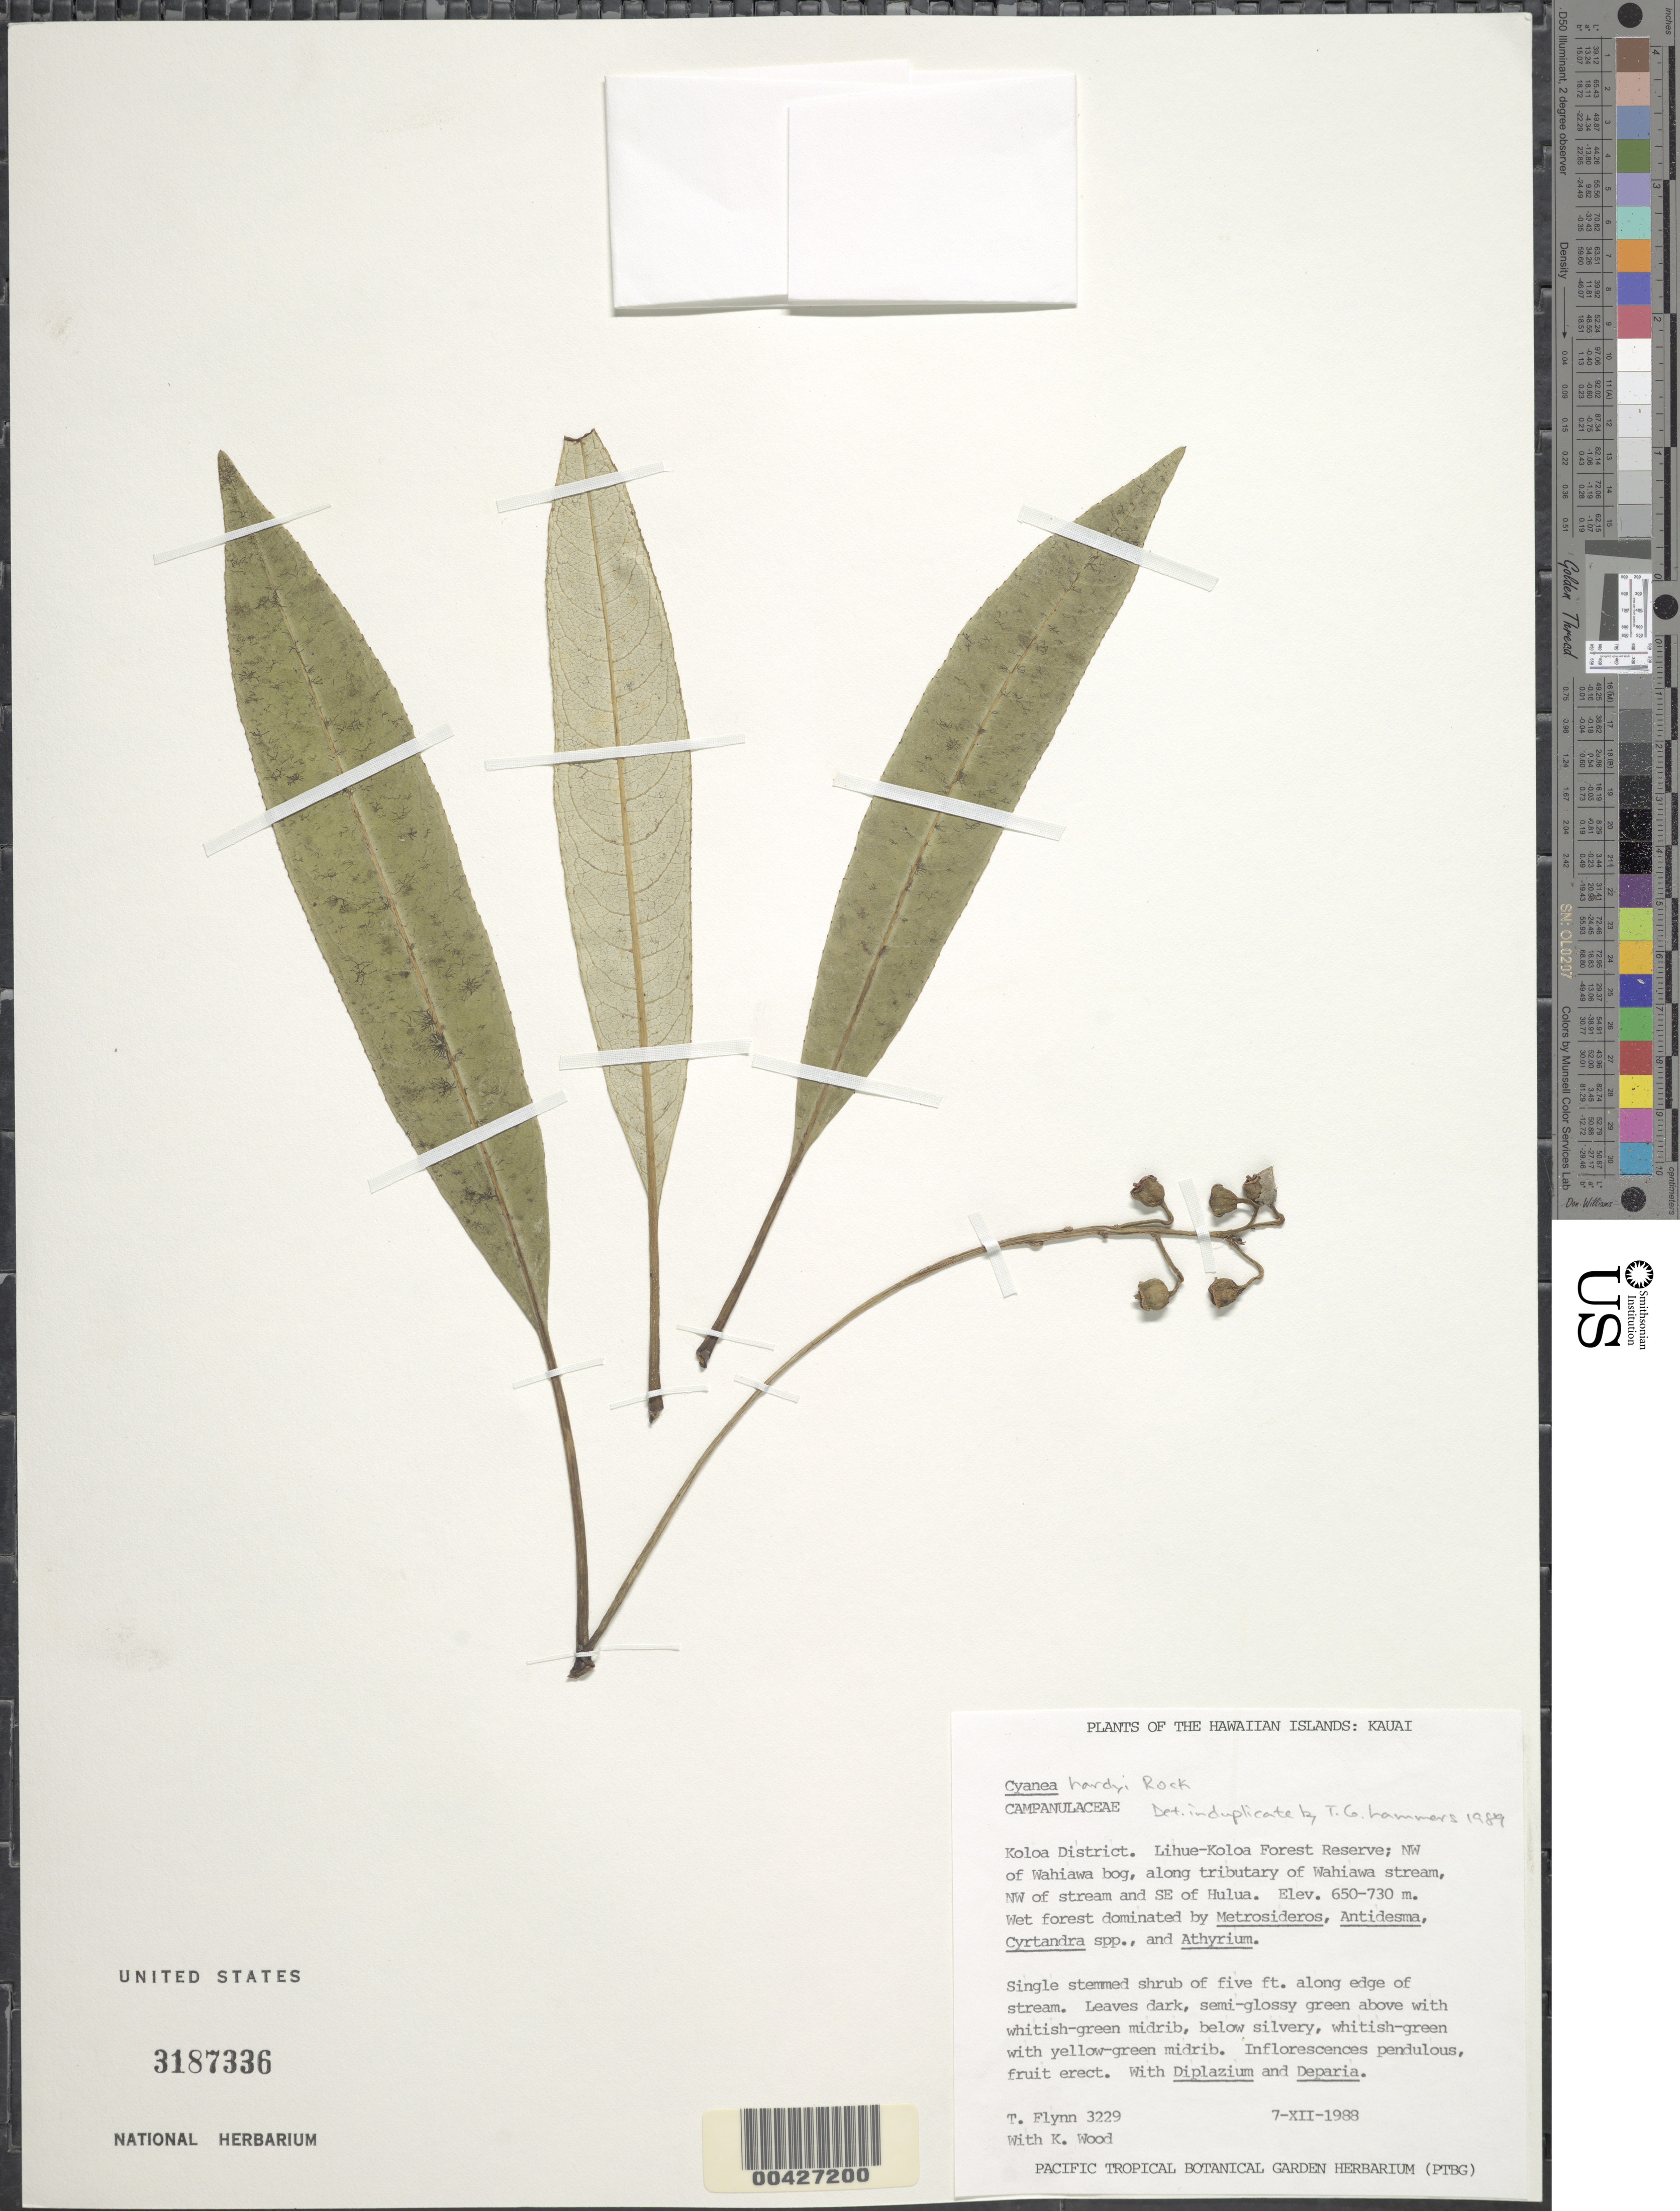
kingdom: Plantae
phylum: Tracheophyta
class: Magnoliopsida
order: Asterales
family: Campanulaceae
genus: Cyanea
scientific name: Cyanea hardyi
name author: Rock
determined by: Lammera, T. G.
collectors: T. W. Flynn & K. Wood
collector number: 3229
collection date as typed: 7 Dec 1988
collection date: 1988-12-07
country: United States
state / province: Hawaii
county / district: Kauai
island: Kaua'i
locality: Koloa District, Lihue-Koloa Forest Reserve, NW of Wahiawa bog, along tributary of Wahiawa stream, NW of stream and SE of Hulua.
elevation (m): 650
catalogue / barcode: US 3187336